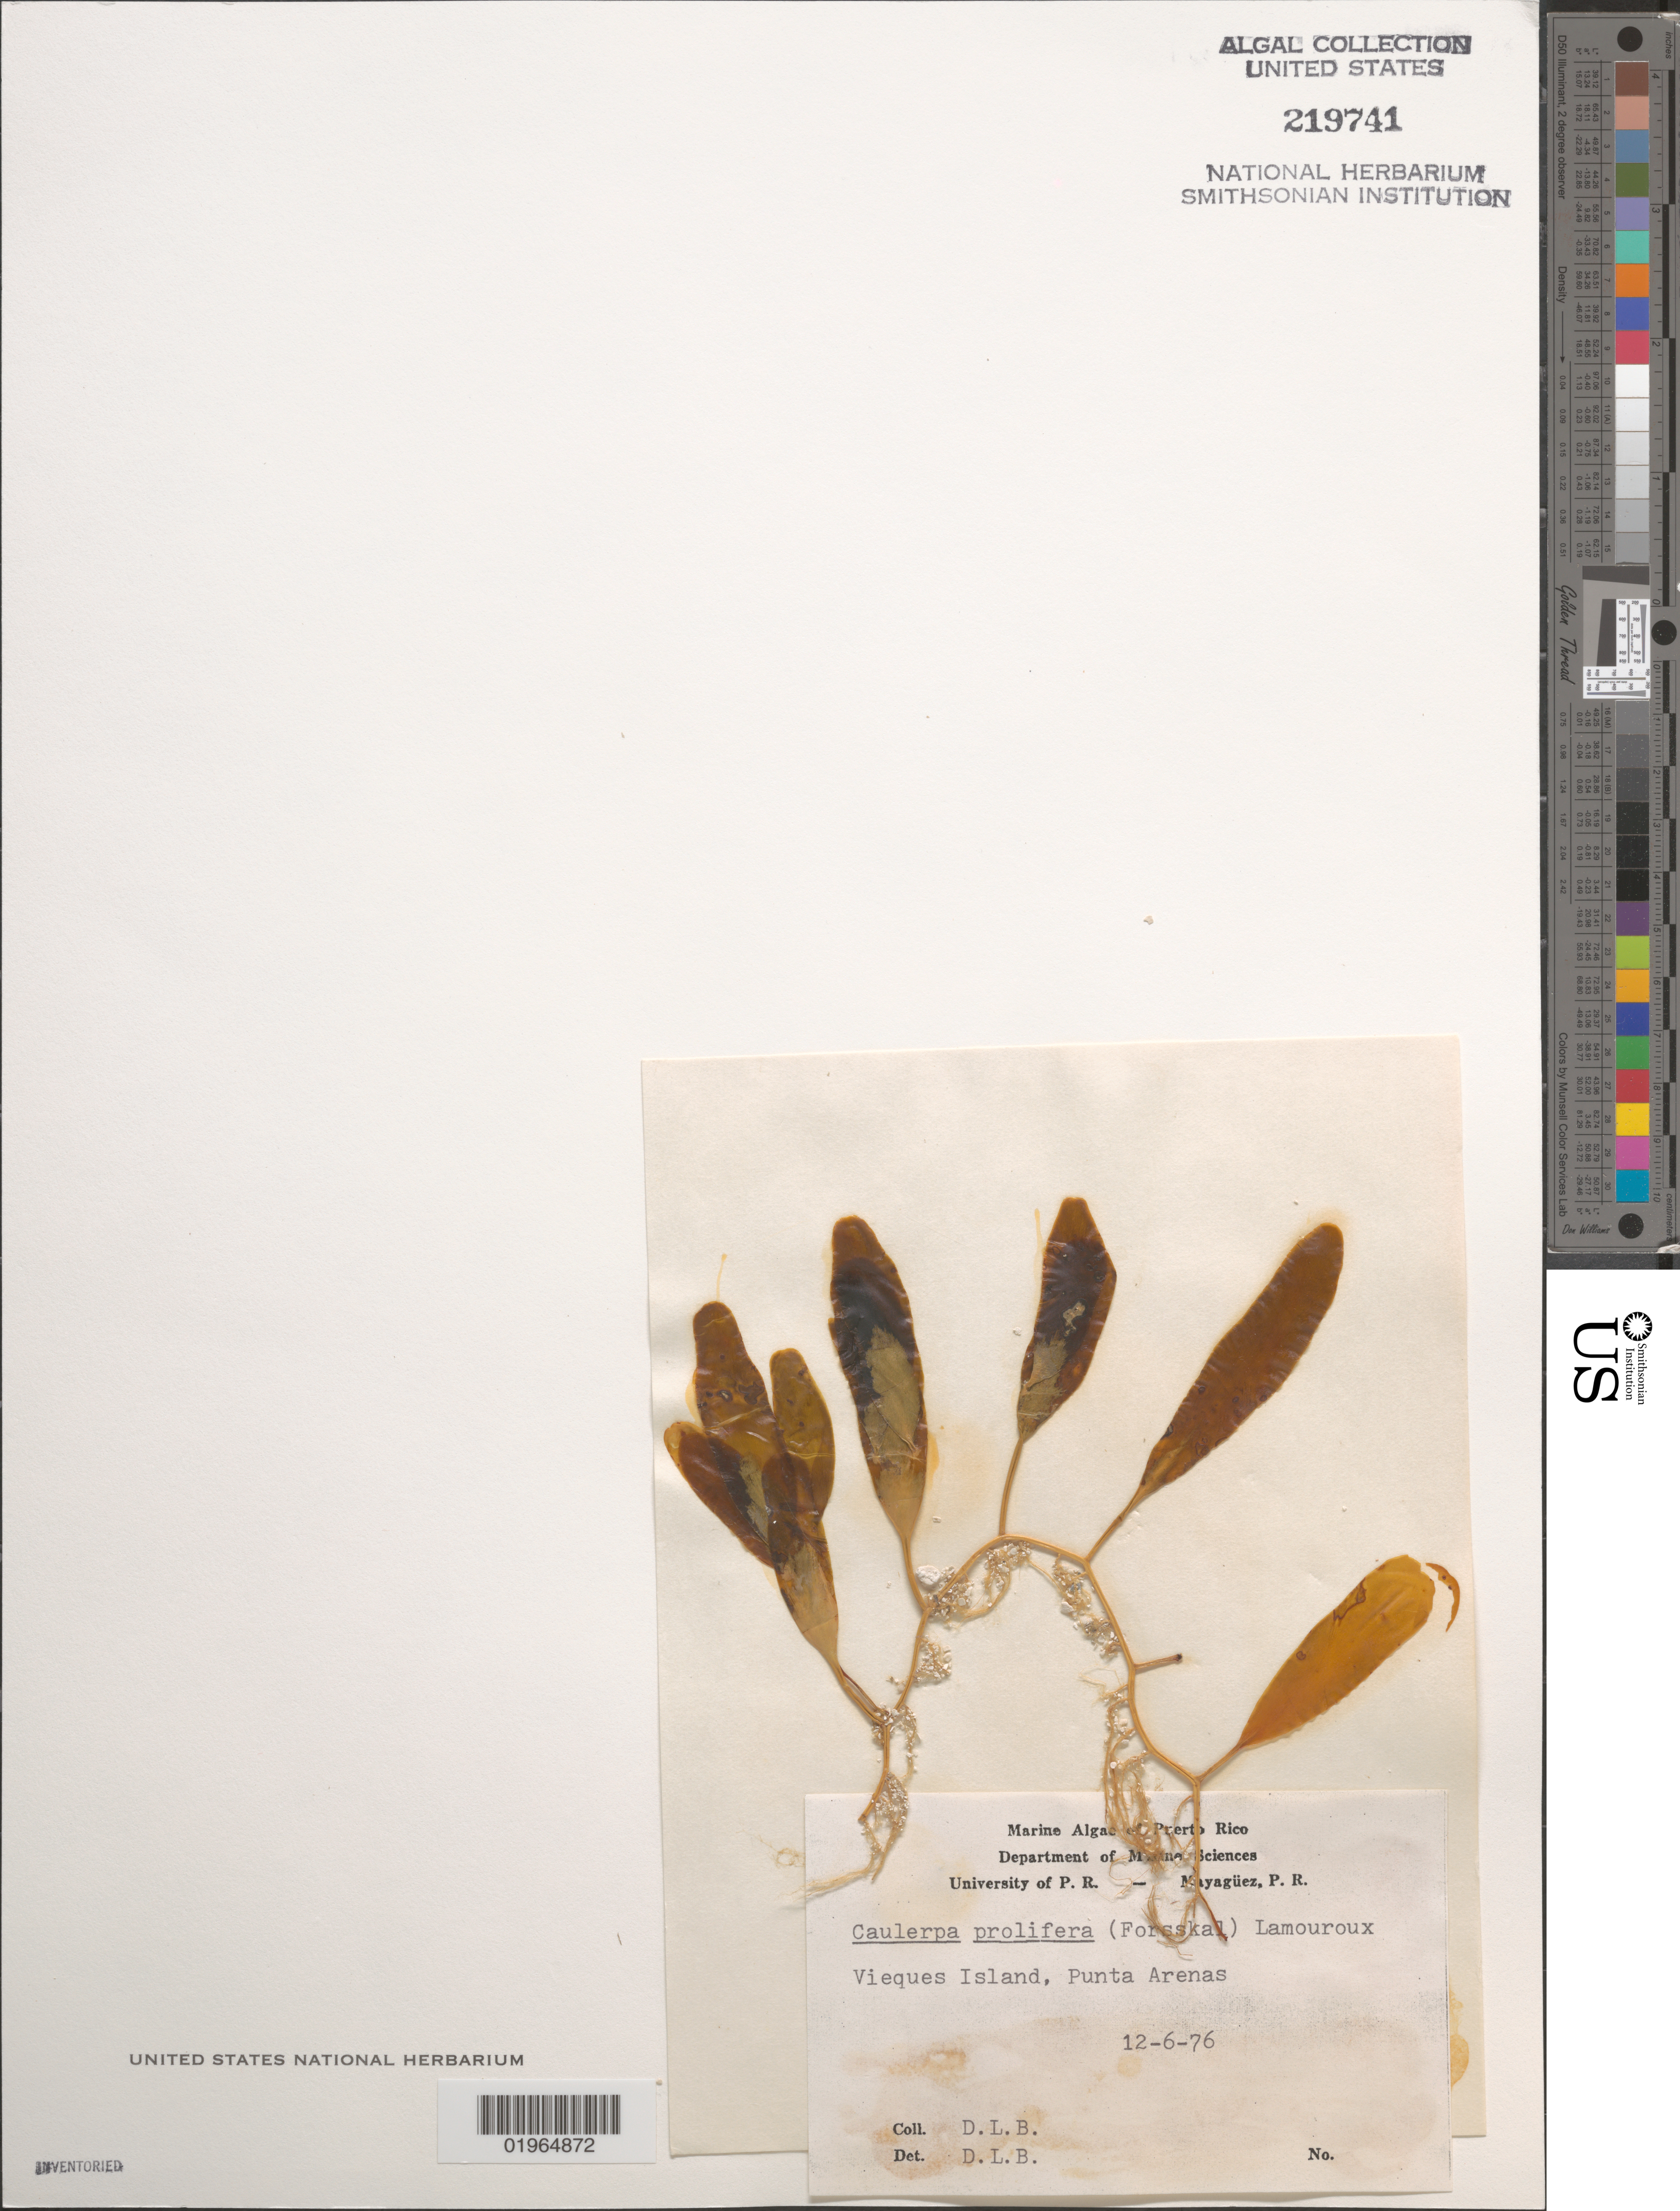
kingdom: Plantae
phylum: Chlorophyta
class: Ulvophyceae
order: Bryopsidales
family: Caulerpaceae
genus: Caulerpa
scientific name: Caulerpa prolifera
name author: (Forssk.) J.V.Lamouroux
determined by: Ballantine, D. L.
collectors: D.L. Ballantine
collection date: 1976-12-06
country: Puerto Rico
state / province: Mayagüez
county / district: Punta Arenas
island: Vieques Island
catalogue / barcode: US 219741